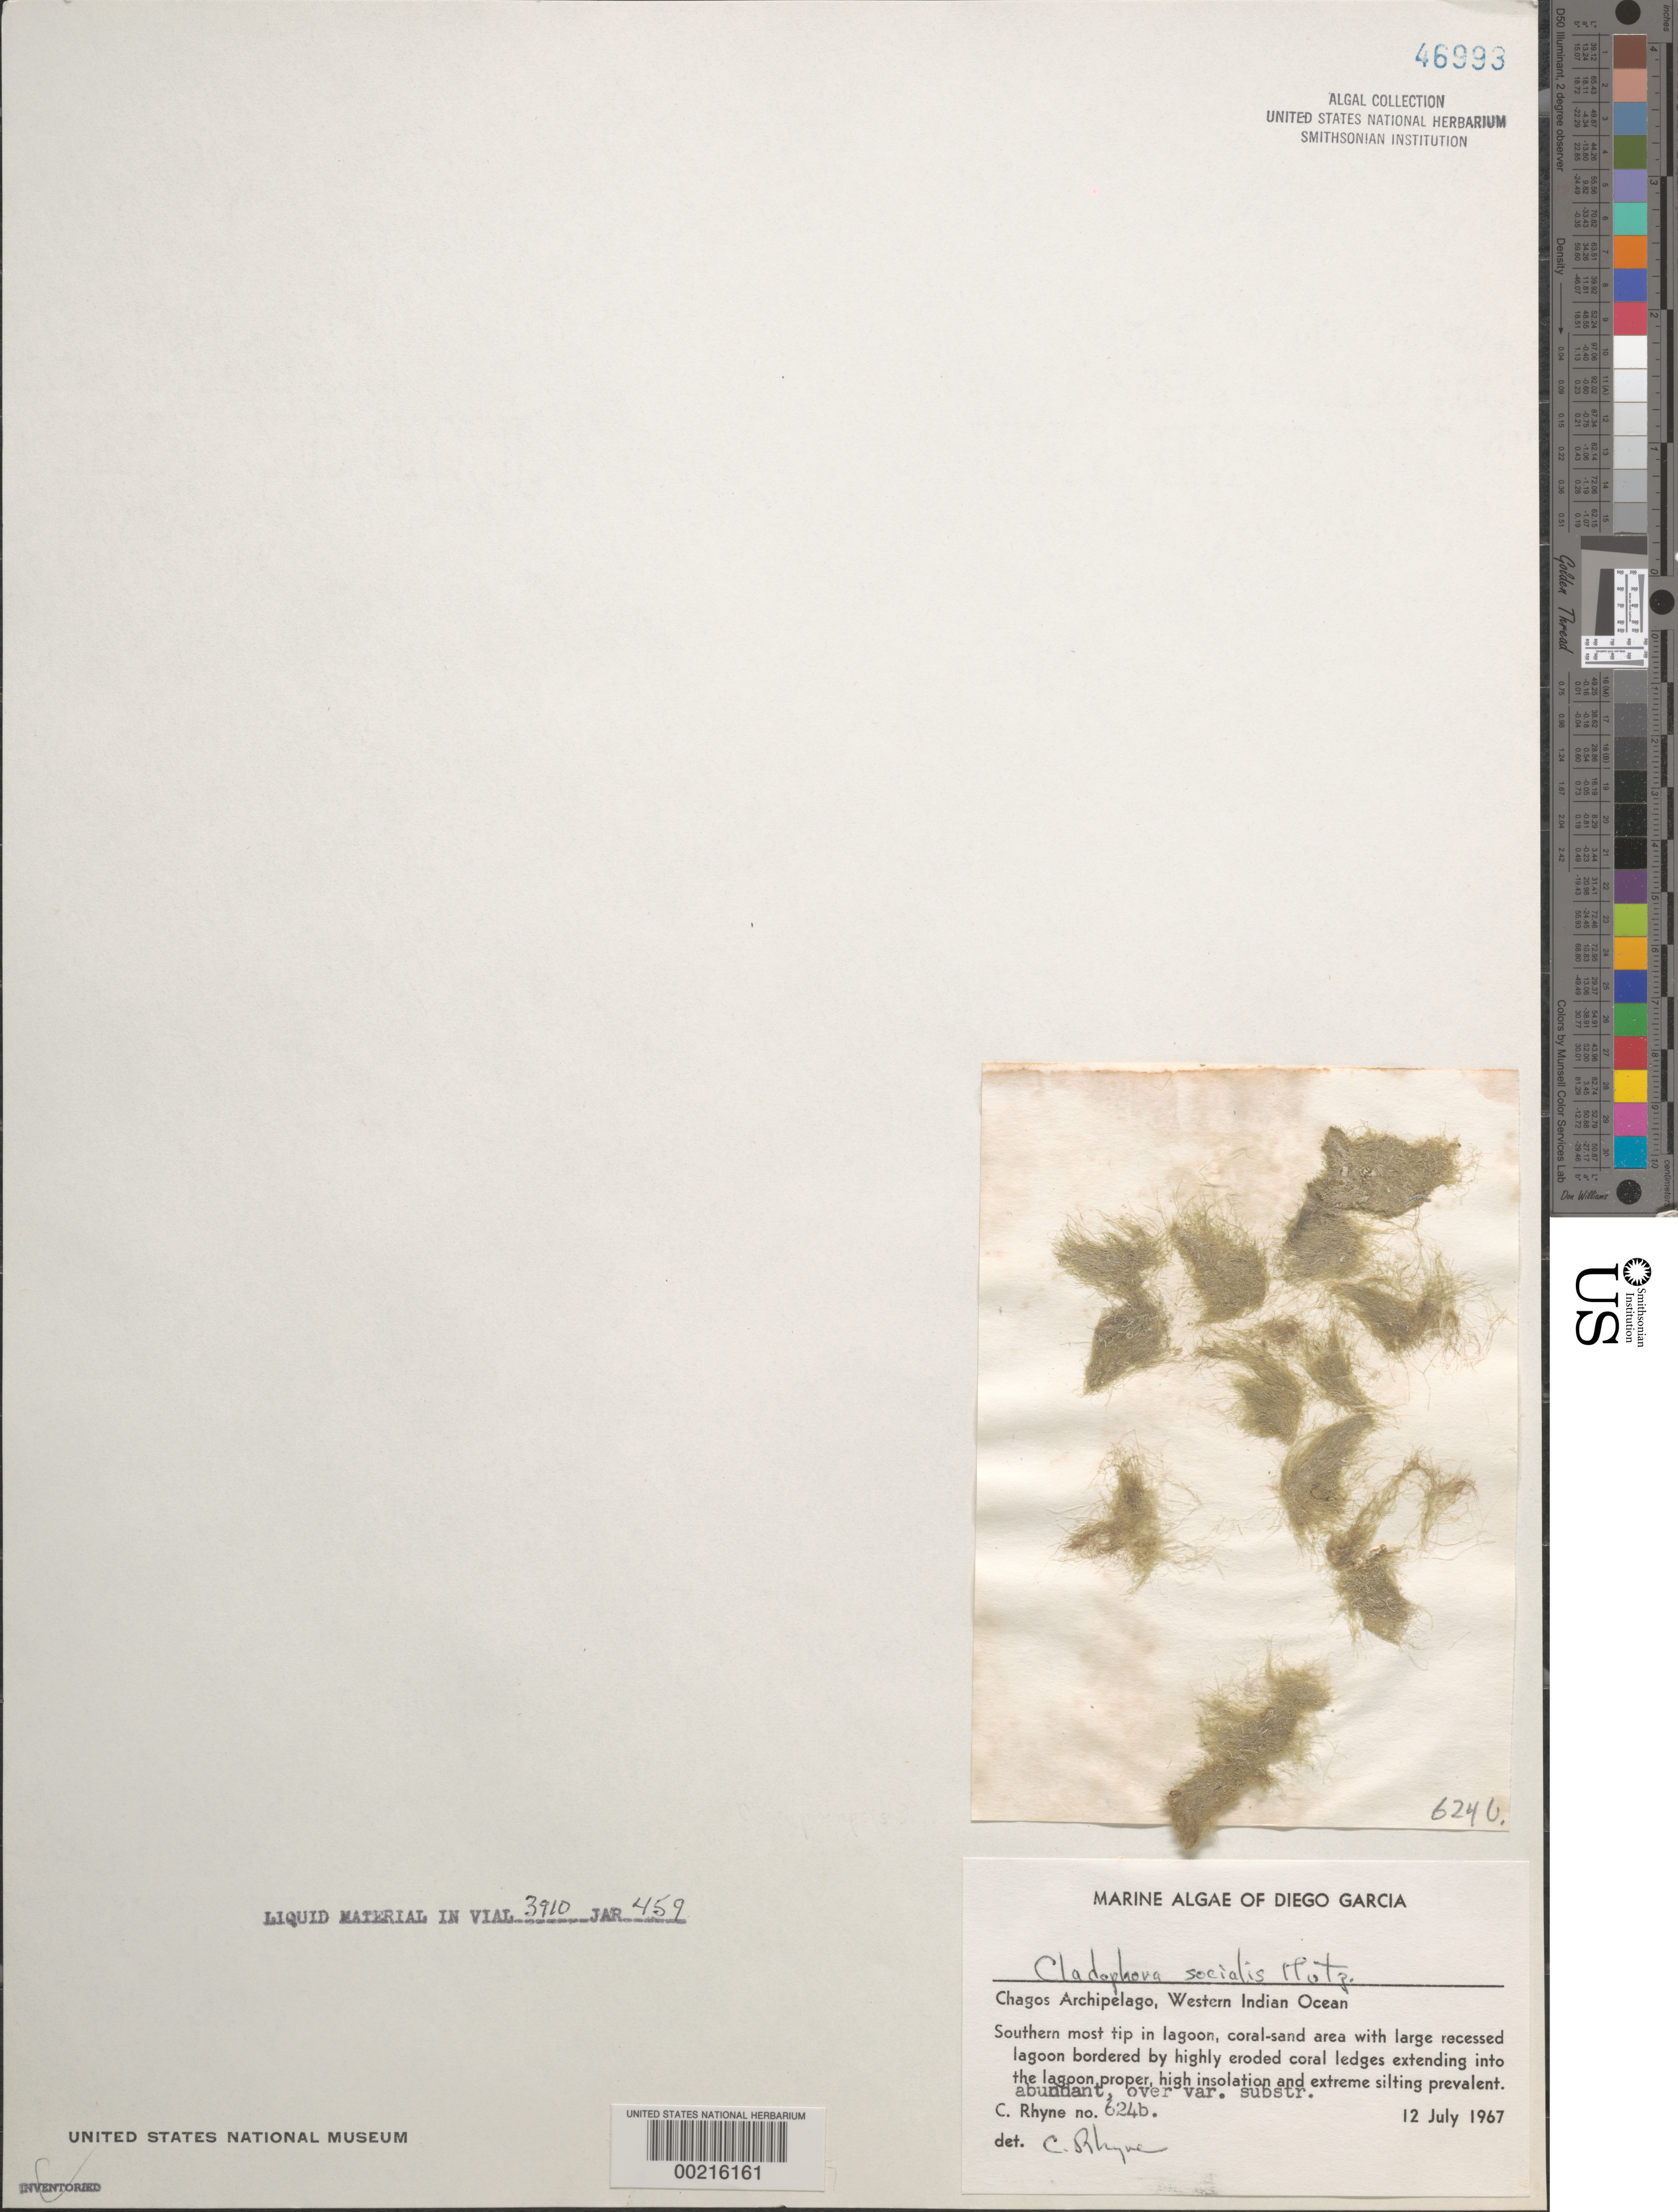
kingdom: Plantae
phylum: Chlorophyta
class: Ulvophyceae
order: Cladophorales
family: Cladophoraceae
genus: Cladophora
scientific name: Cladophora socialis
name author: Kütz.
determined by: Rhyne, C. F.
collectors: C. Rhyne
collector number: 624b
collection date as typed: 12 Jul 1967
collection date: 1967-07-12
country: British Indian Ocean Territory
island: Diego Garcia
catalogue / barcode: US 46993